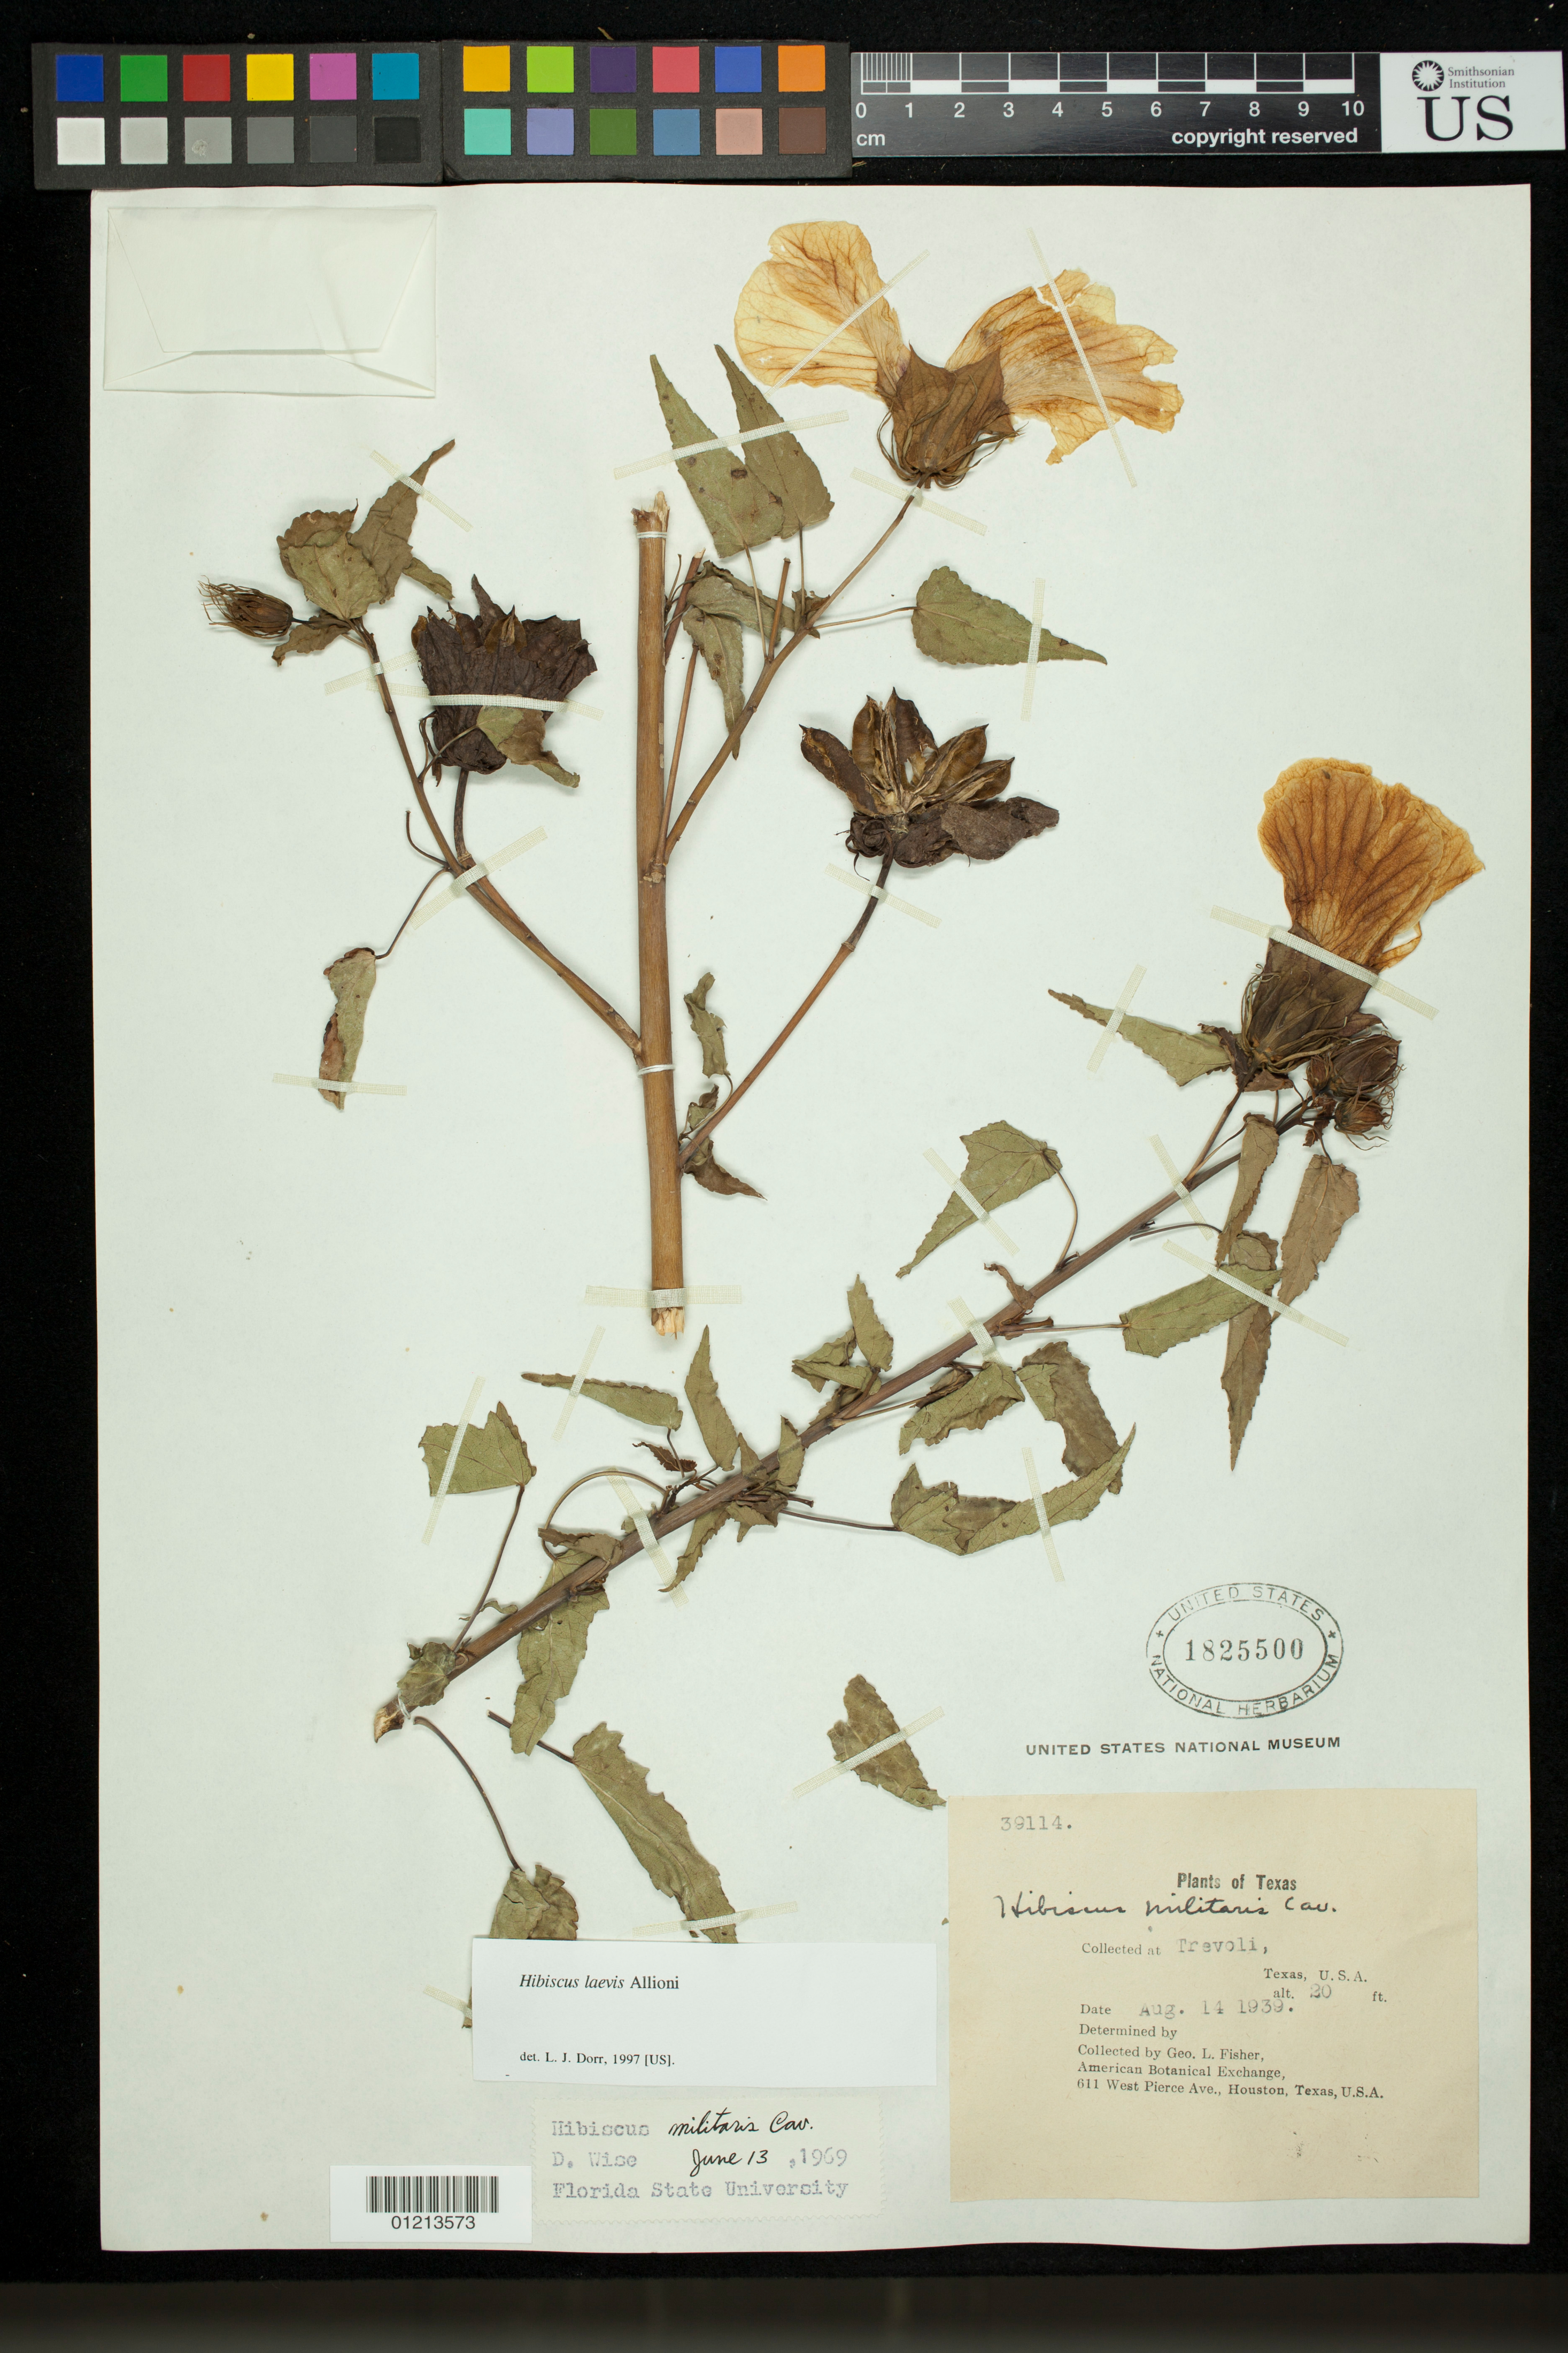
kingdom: Plantae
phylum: Tracheophyta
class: Magnoliopsida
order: Malvales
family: Malvaceae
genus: Hibiscus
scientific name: Hibiscus laevis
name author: All.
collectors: G. L. Fisher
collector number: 39114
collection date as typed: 14 Aug 1939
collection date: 1939-08-14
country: United States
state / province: Texas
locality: Collected at Trevoli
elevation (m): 6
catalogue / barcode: US 1825500